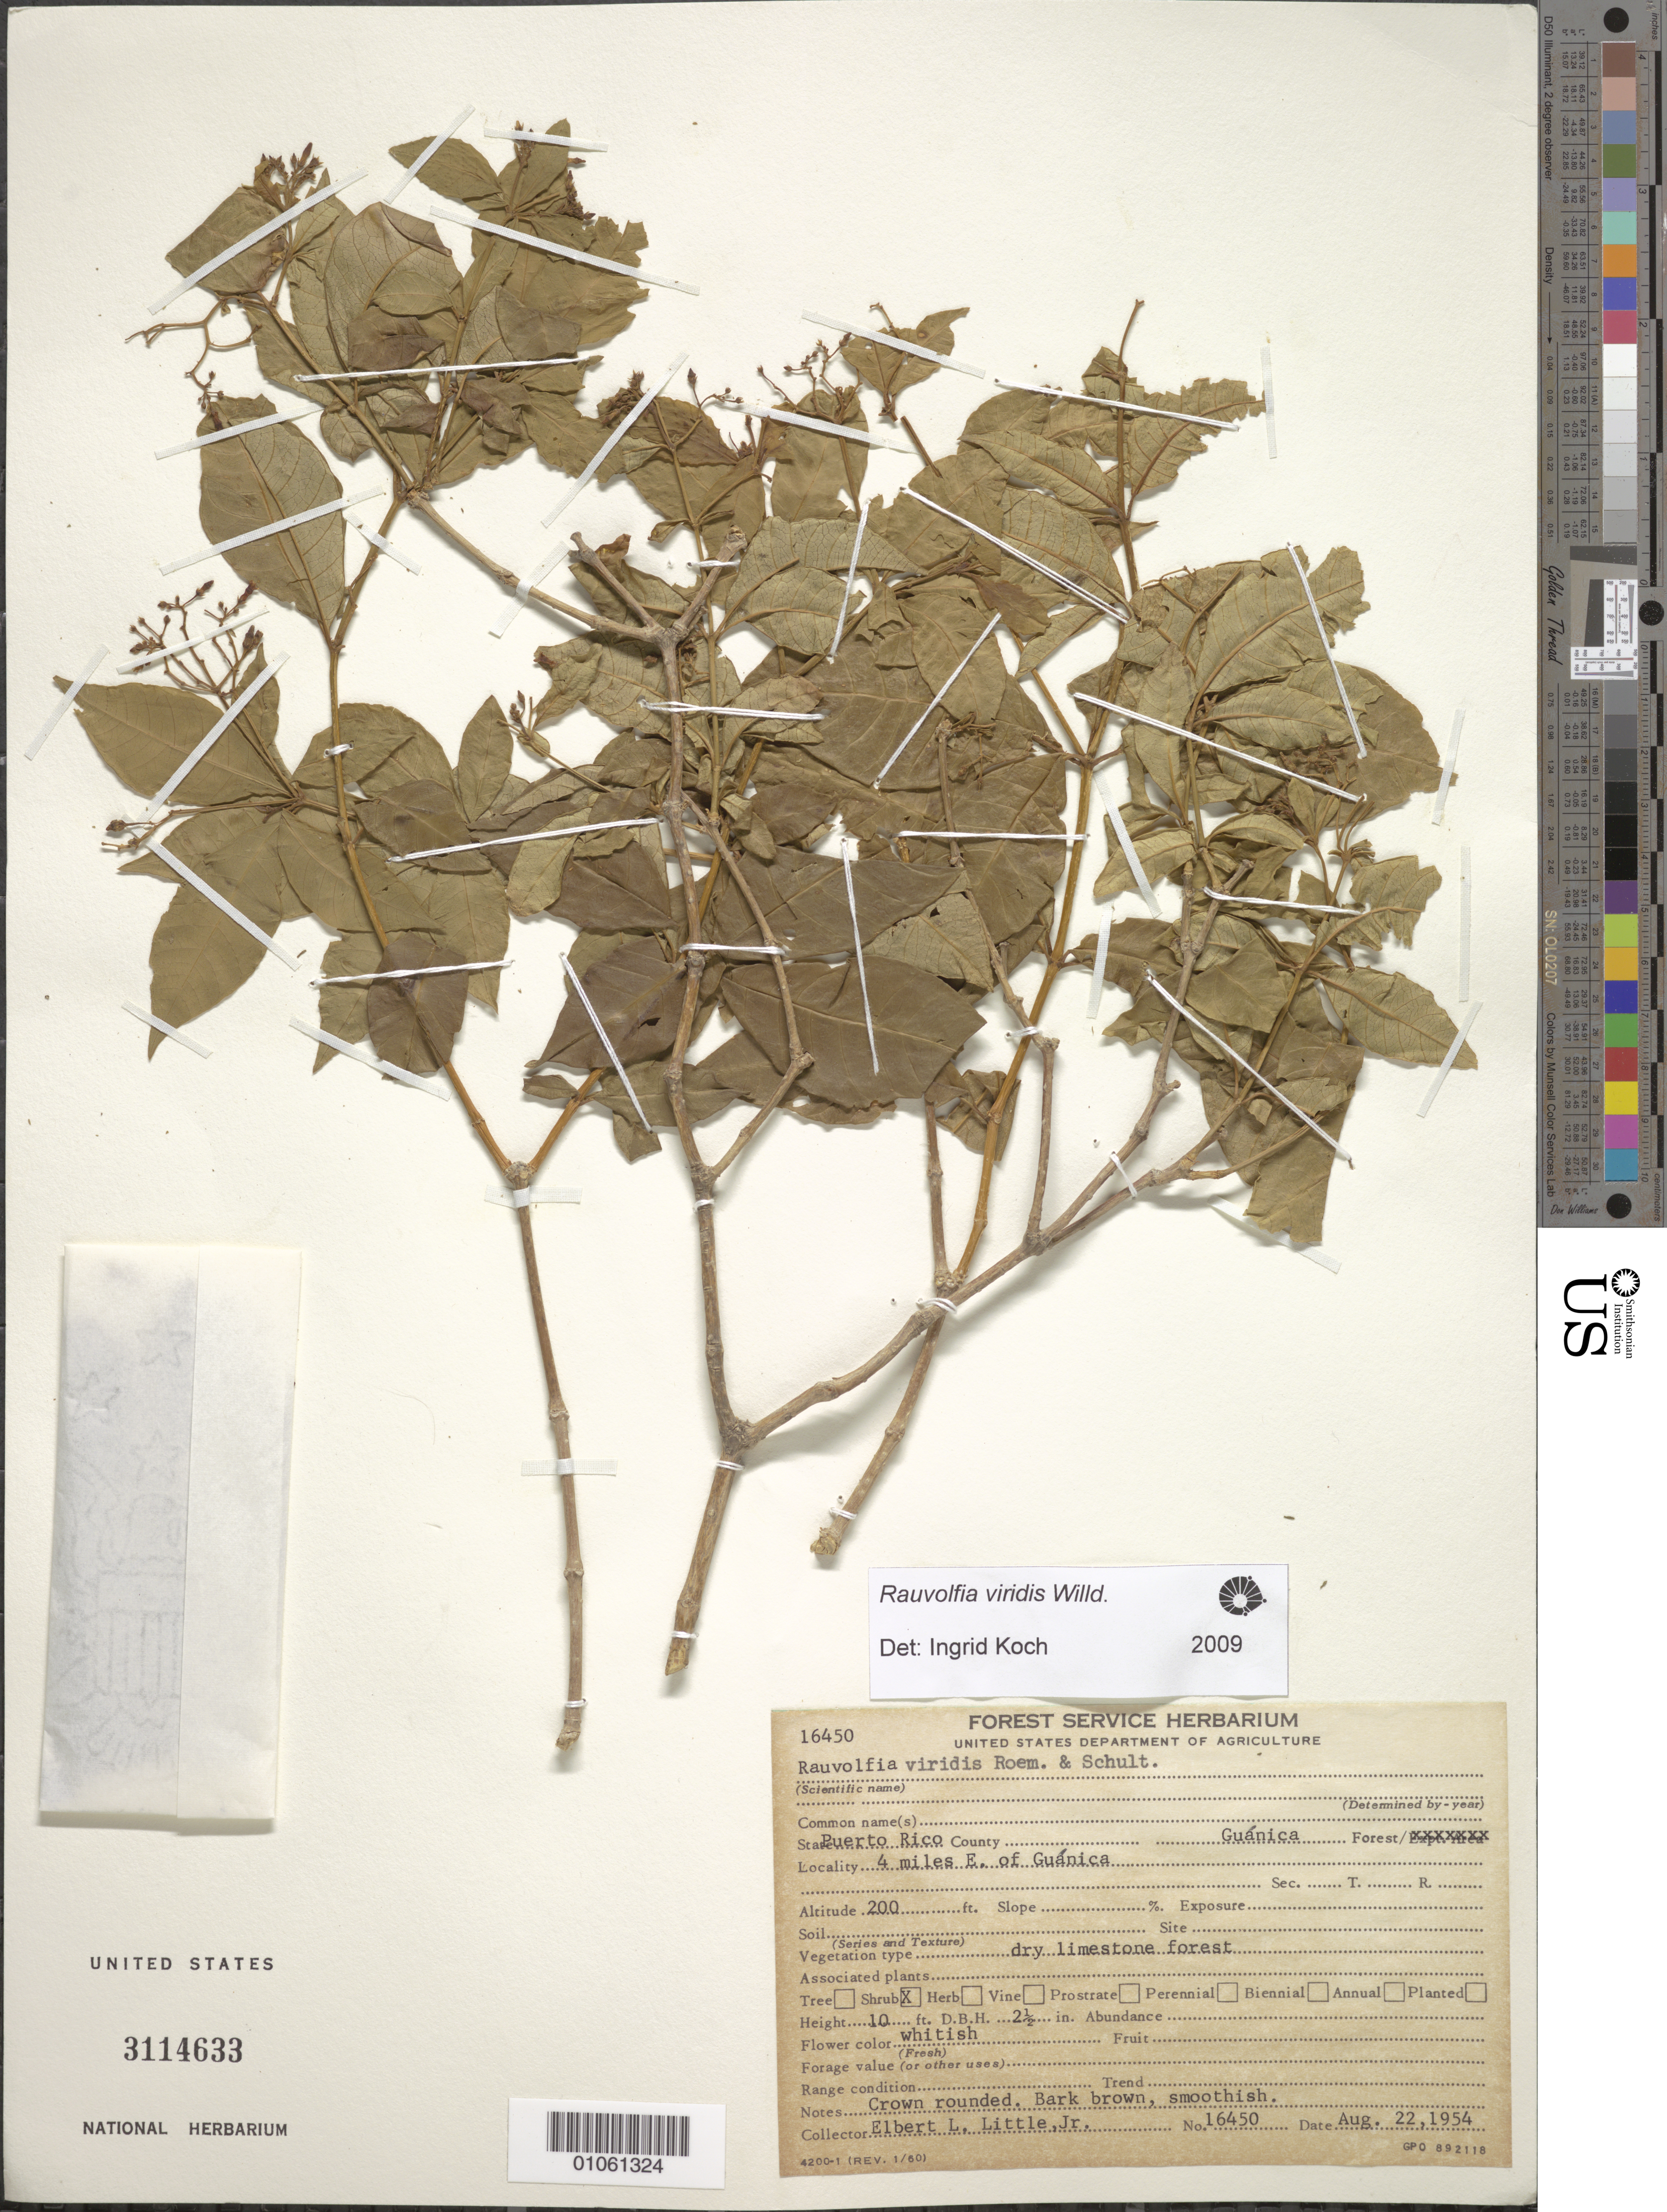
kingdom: Plantae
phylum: Tracheophyta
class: Magnoliopsida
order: Gentianales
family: Apocynaceae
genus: Rauvolfia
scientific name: Rauvolfia viridis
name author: Willd. ex Roem. & Schult.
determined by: Koch, I.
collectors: E. L. Little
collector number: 16450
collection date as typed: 22 Aug 1954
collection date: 1954-08-22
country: Puerto Rico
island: Puerto Rico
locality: Guánica Forest, 4 miles E of Guánica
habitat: Dry limestone forest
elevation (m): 61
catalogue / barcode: US 3114633